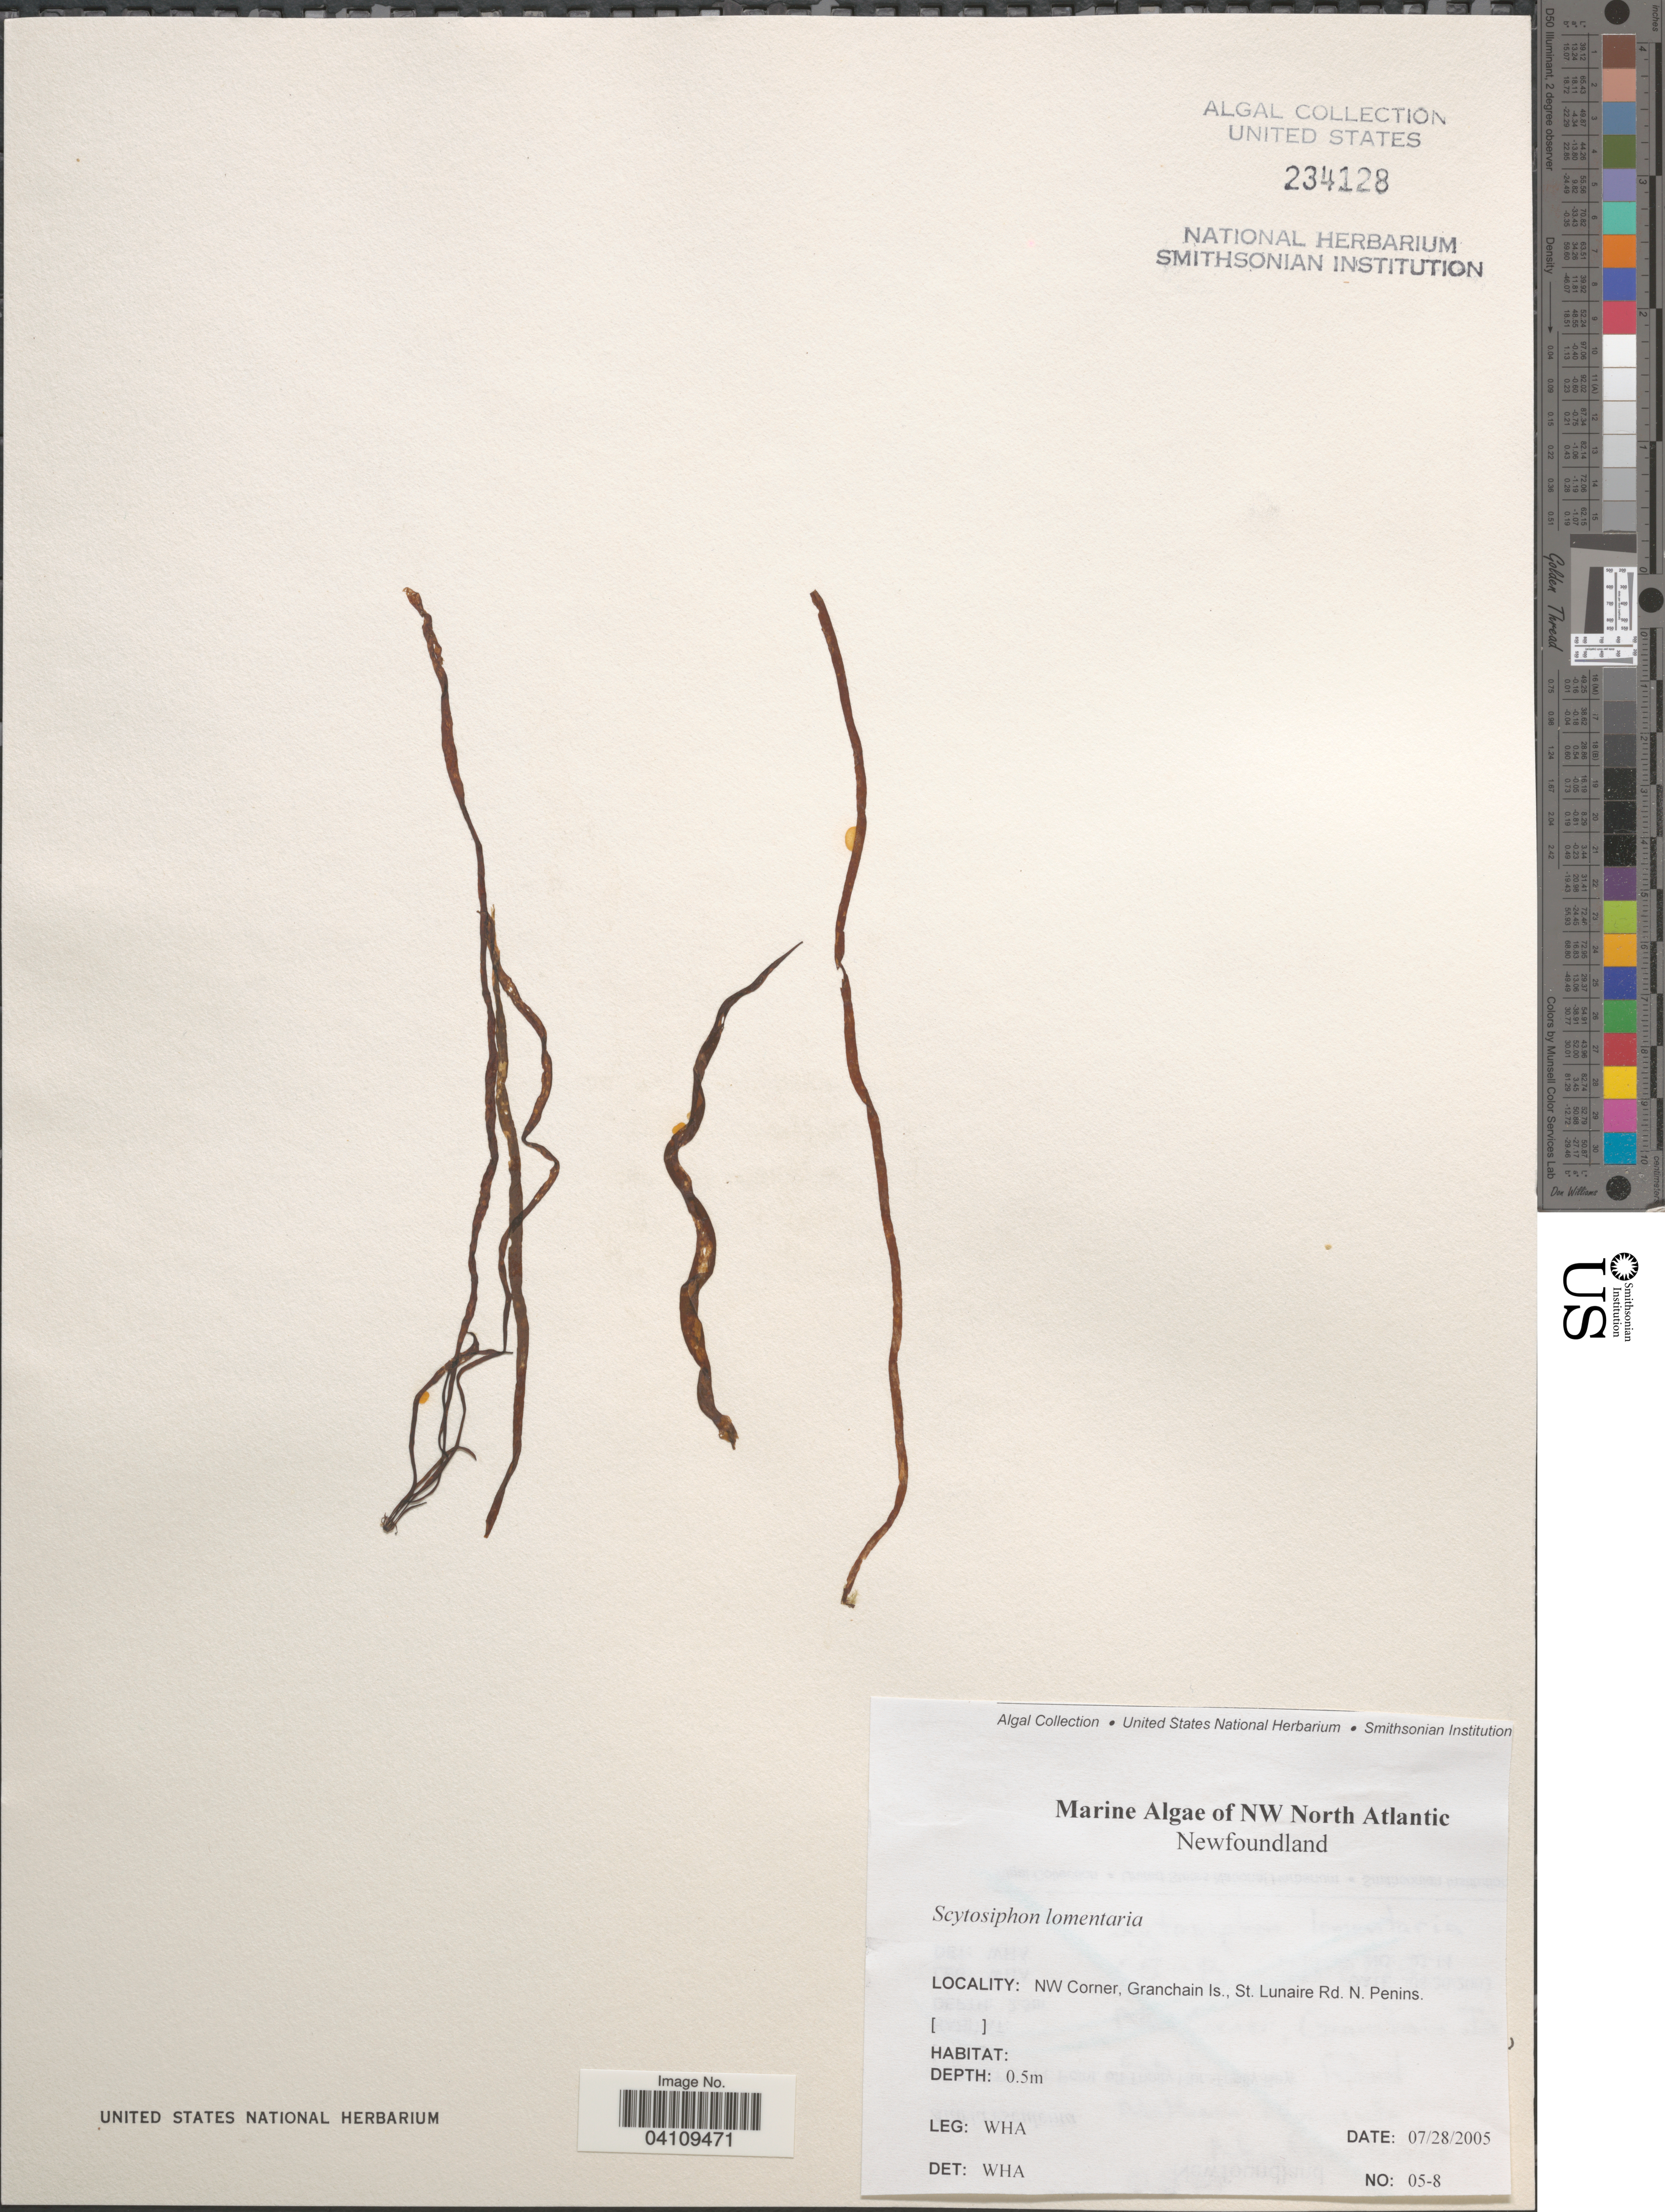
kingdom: Chromista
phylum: Ochrophyta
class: Phaeophyceae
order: Scytosiphonales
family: Scytosiphonaceae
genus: Scytosiphon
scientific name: Scytosiphon lomentaria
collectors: W. H. Adey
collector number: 05-8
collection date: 2005-07-28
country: Canada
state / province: Newfoundland and Labrador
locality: NW North Atlantic. NW Corner, Granchain Is., St. Lunaire Rd. N. Penins.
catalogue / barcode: US 234128